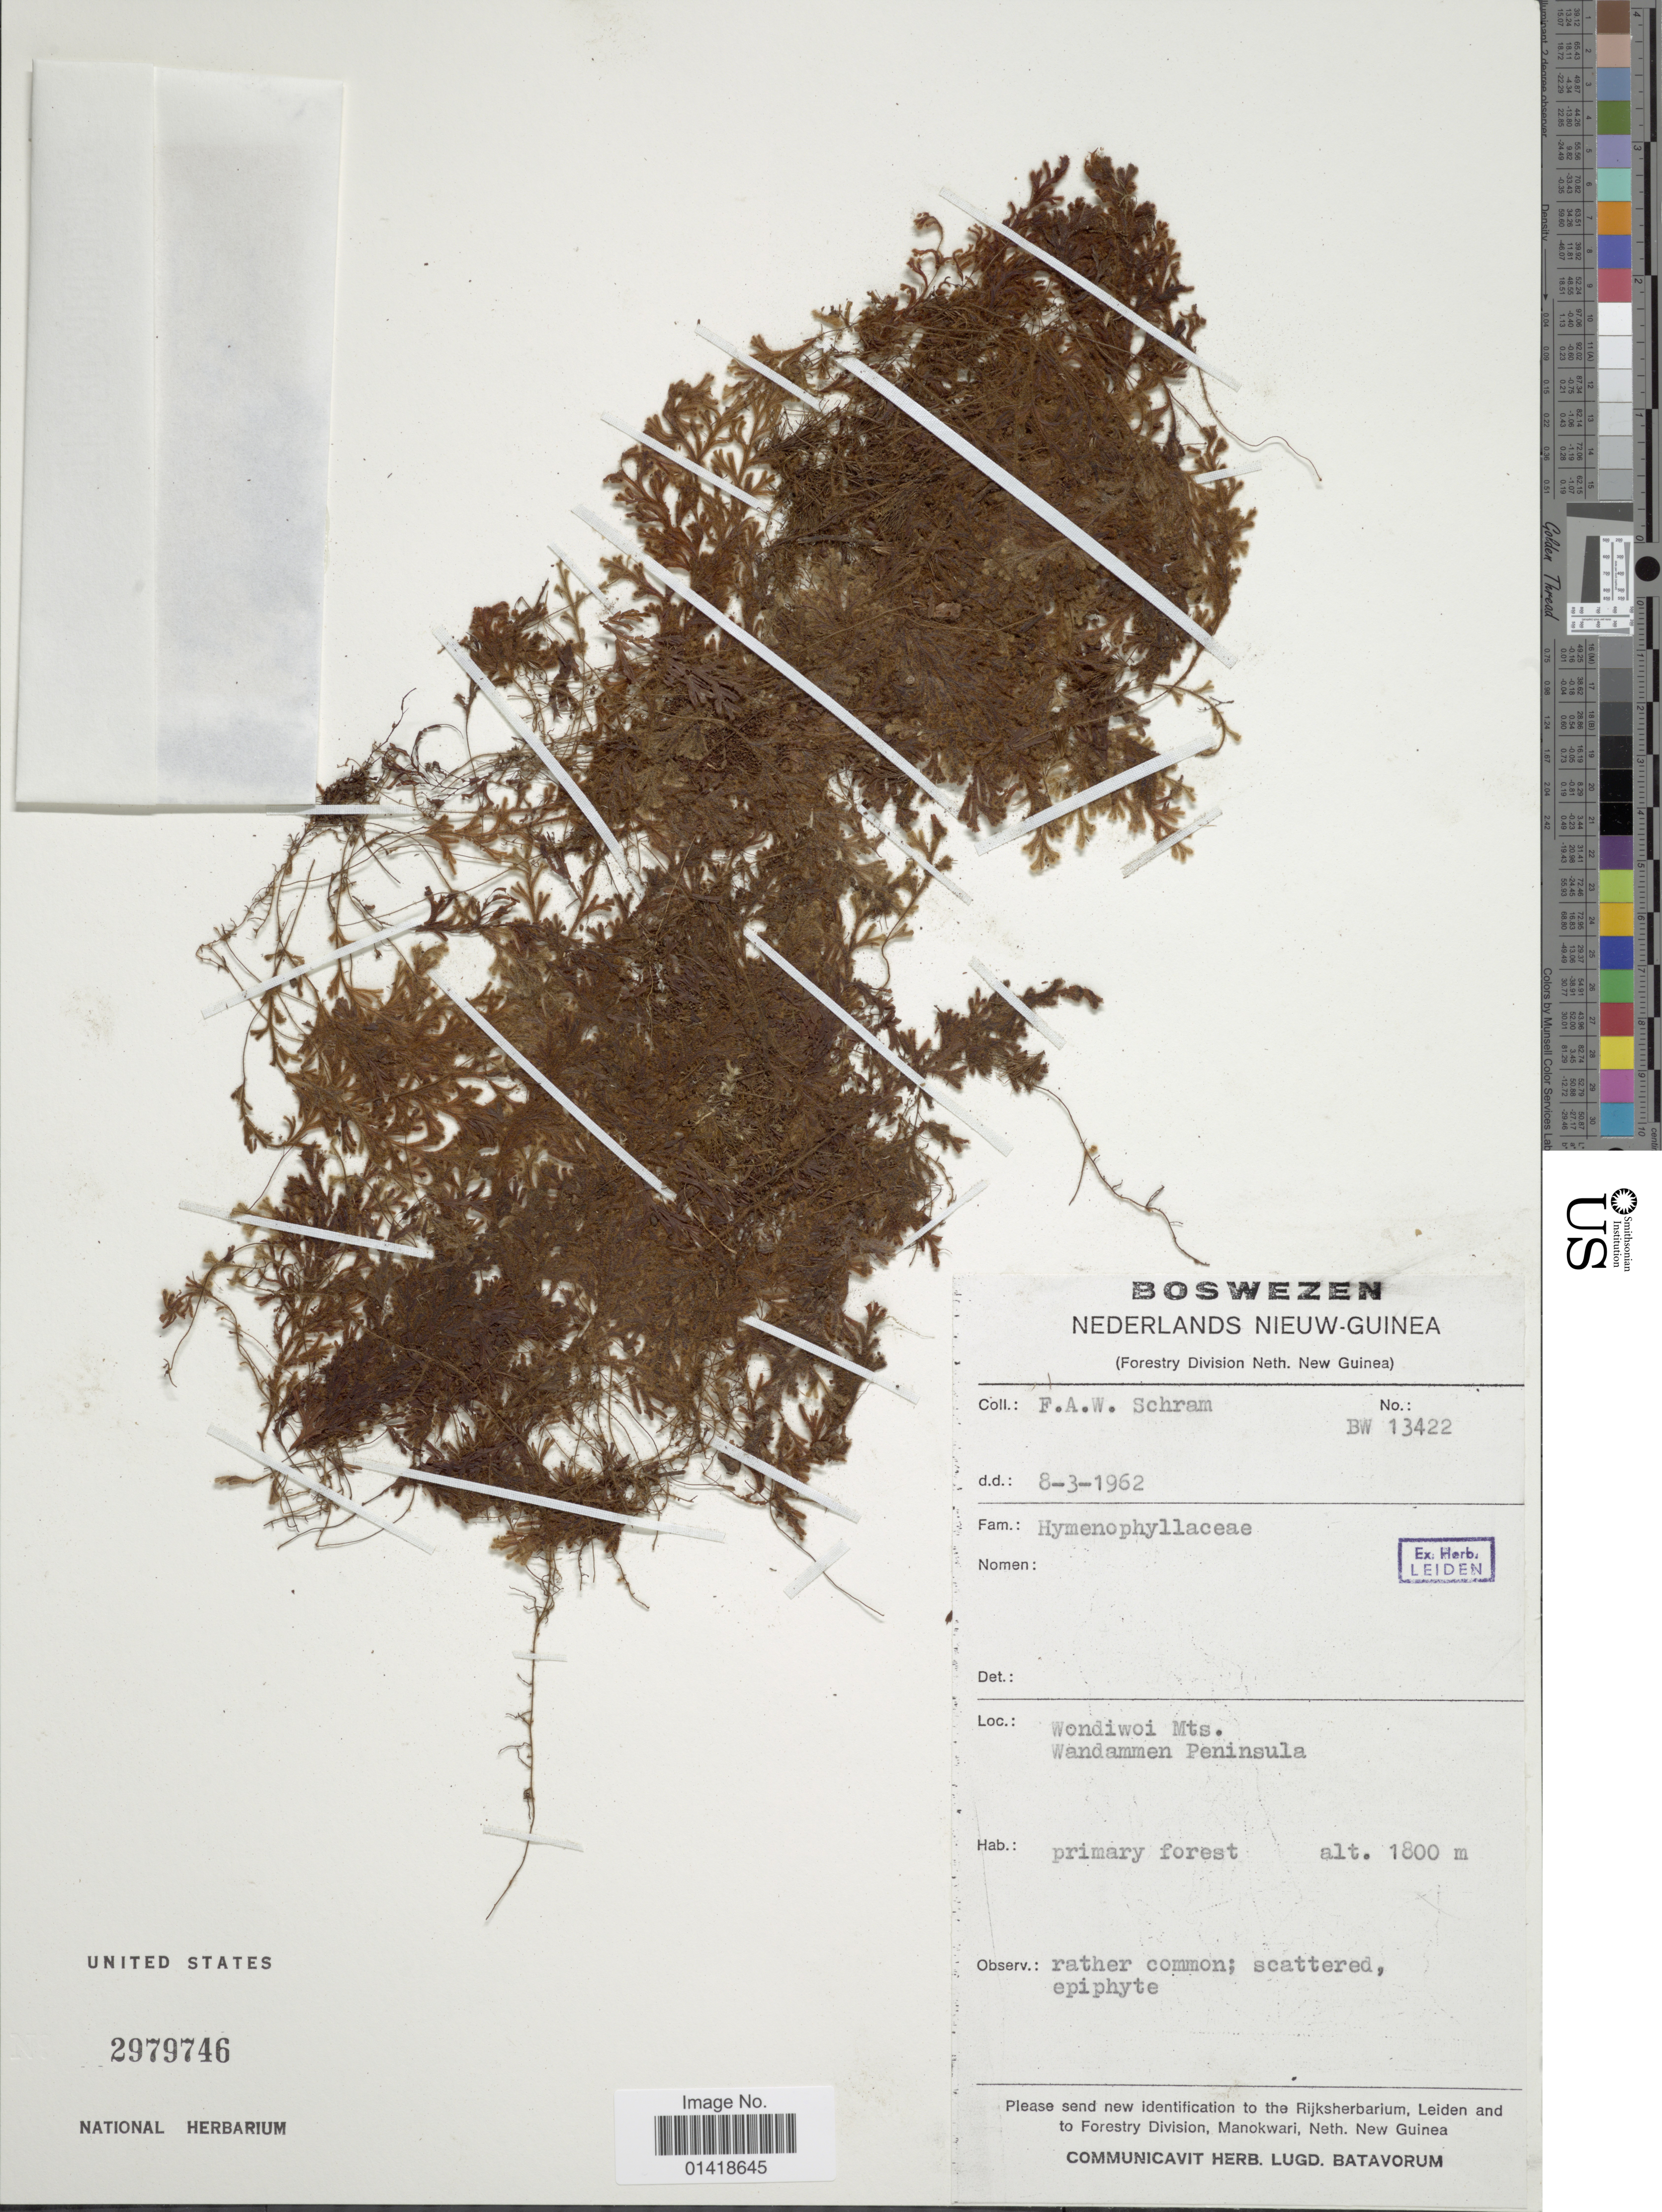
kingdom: Plantae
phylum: Tracheophyta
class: Polypodiopsida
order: Hymenophyllales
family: Hymenophyllaceae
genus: Hymenophyllum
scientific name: Hymenophyllum sp.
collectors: F.A.W. Schram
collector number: BW 13422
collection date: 1962-03-08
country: Indonesia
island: New Guinea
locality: Boswezen. Nederlands Nieuw-Guinea (Forestry Division Neth. New Guinea)Wondowoi Mts. , Wandammen Peninsula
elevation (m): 1800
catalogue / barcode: US 2979746